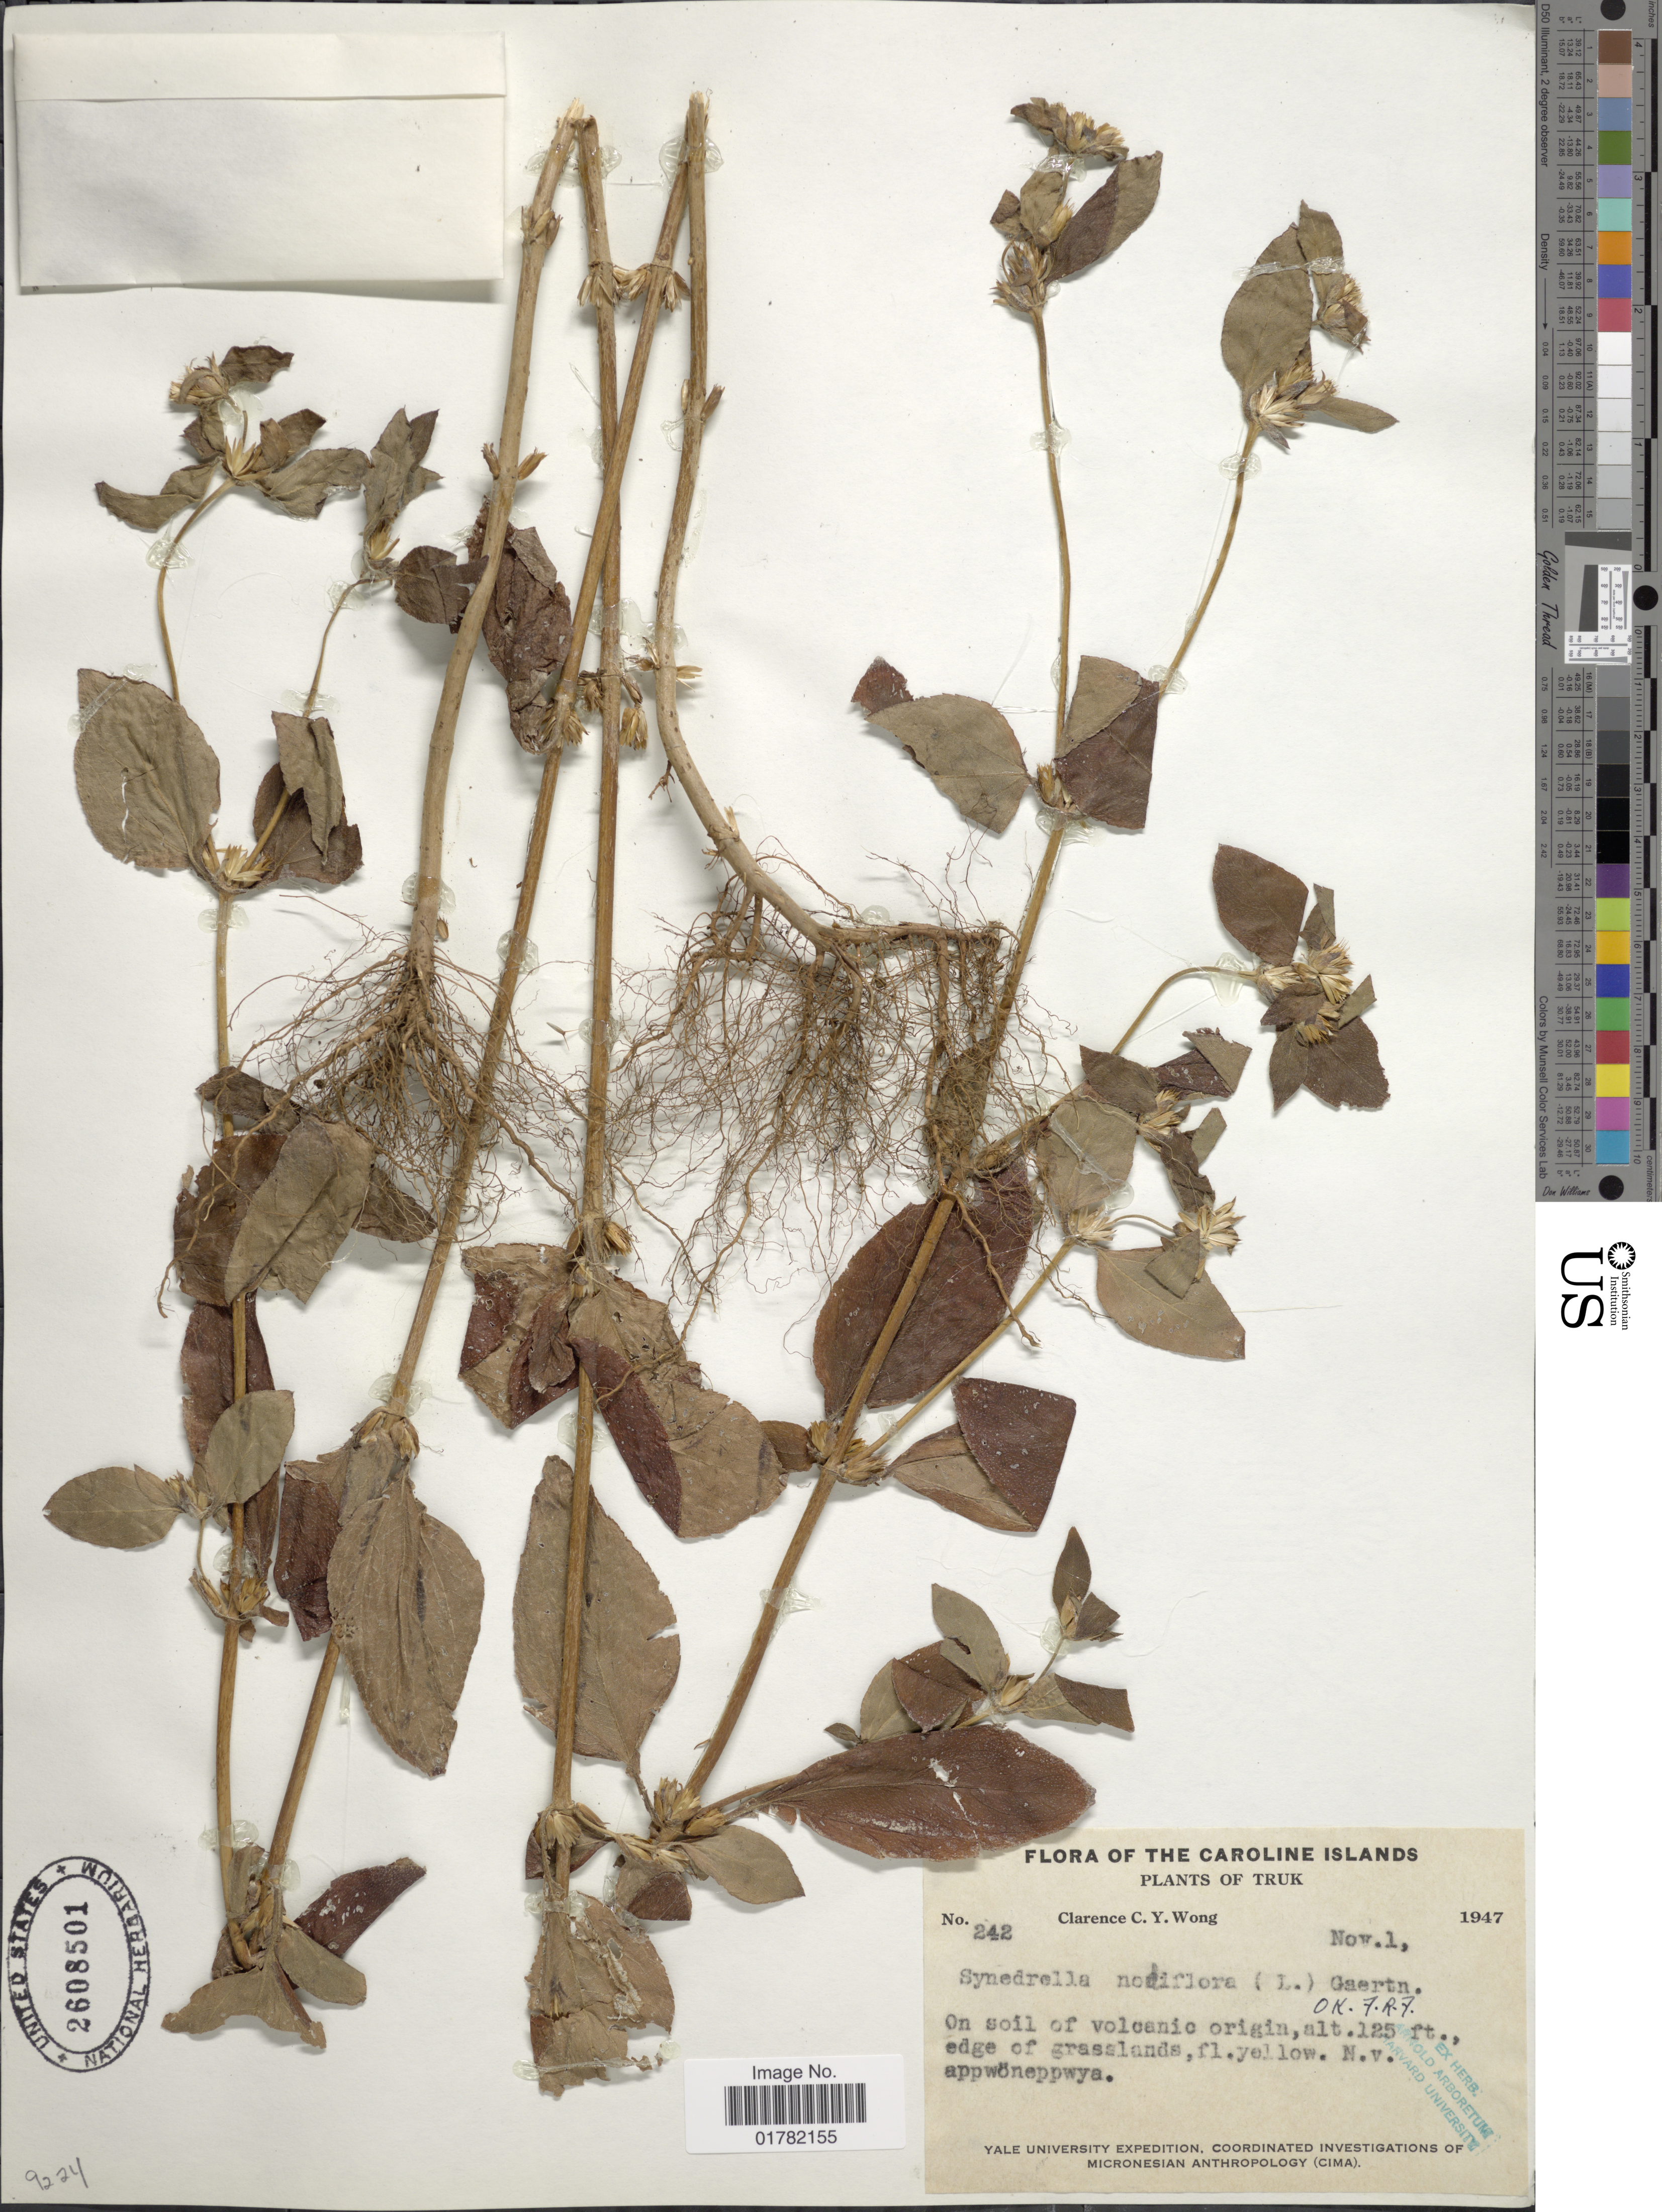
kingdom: Plantae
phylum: Tracheophyta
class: Magnoliopsida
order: Asterales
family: Asteraceae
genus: Synedrella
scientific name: Synedrella nodiflora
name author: (L.) Gaertn.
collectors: C. Y. C. Wong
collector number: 242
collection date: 1947-11-01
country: Micronesia, Federated States of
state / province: Truk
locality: The Caroline Islands, On soil of volcanic origin, edge of grasslands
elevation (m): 38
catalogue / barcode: US 2608501